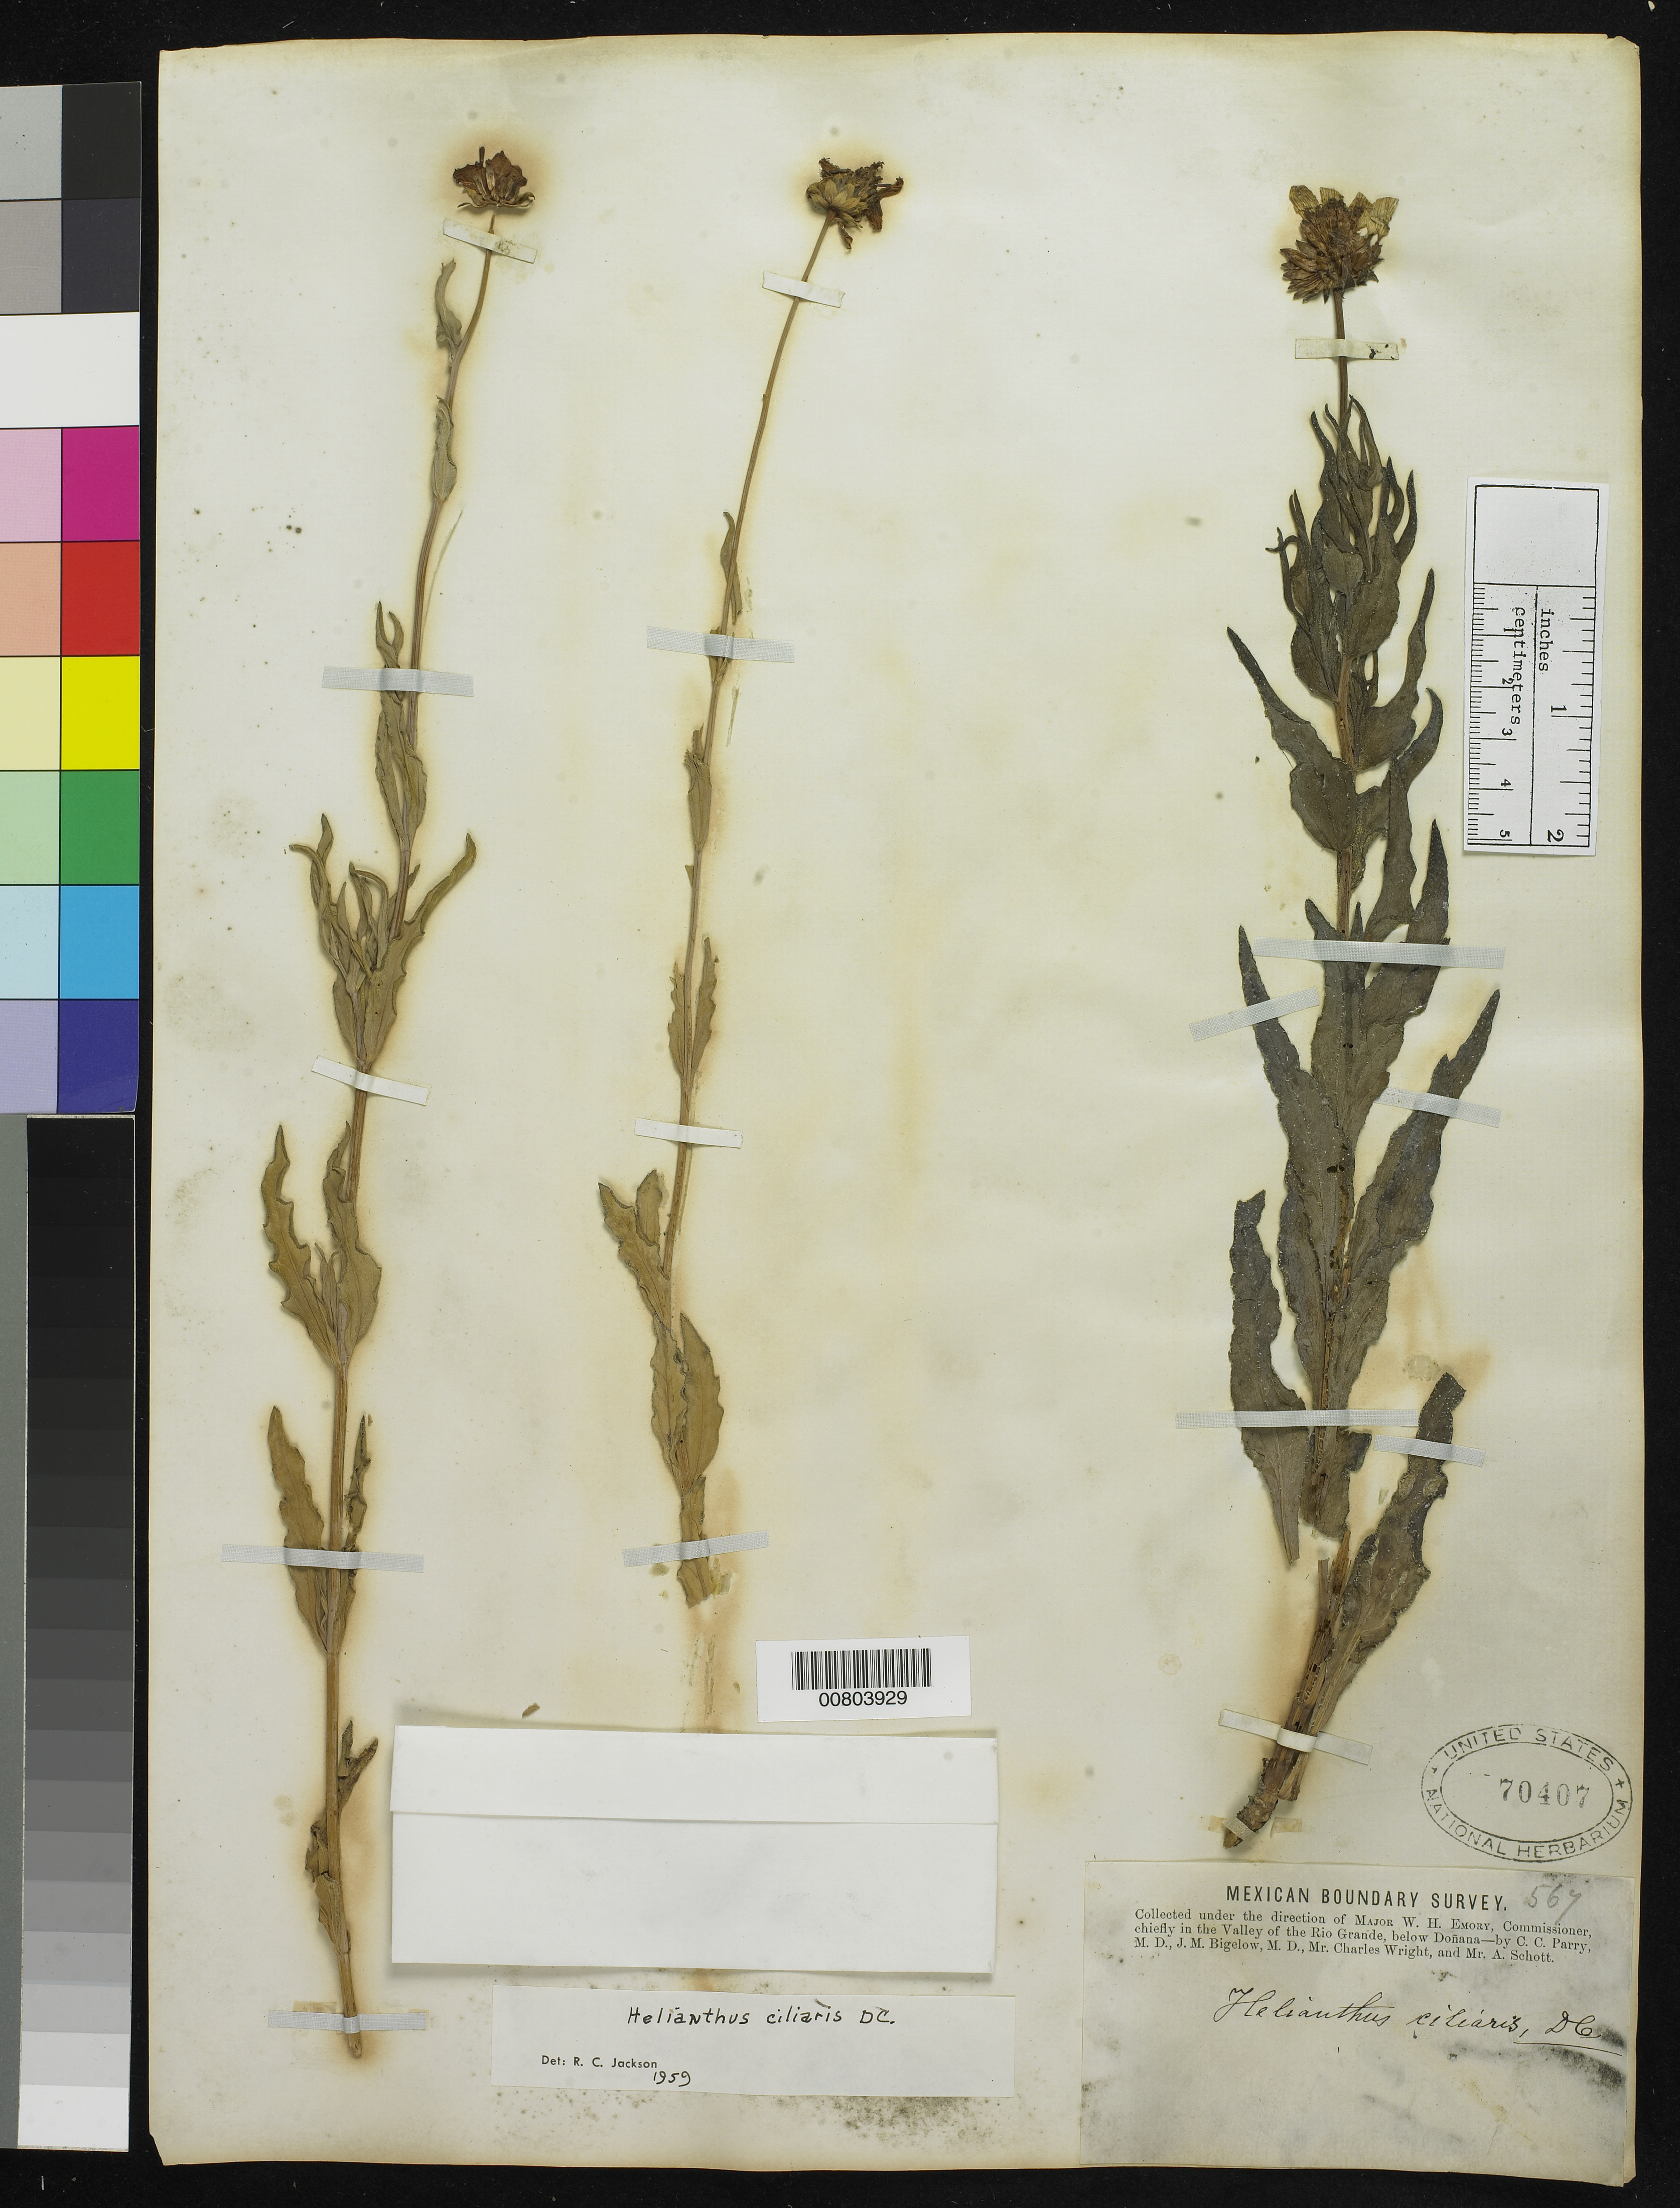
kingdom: Plantae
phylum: Tracheophyta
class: Magnoliopsida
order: Asterales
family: Asteraceae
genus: Helianthus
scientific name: Helianthus ciliaris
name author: DC.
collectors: C. C. Parry, J. M. Bigelow, C. Wright & A. C. V. Schott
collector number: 567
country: United States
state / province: New Mexico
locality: Valley of the Rio Grande, below Doñana, New Mexico.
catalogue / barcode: US 70407